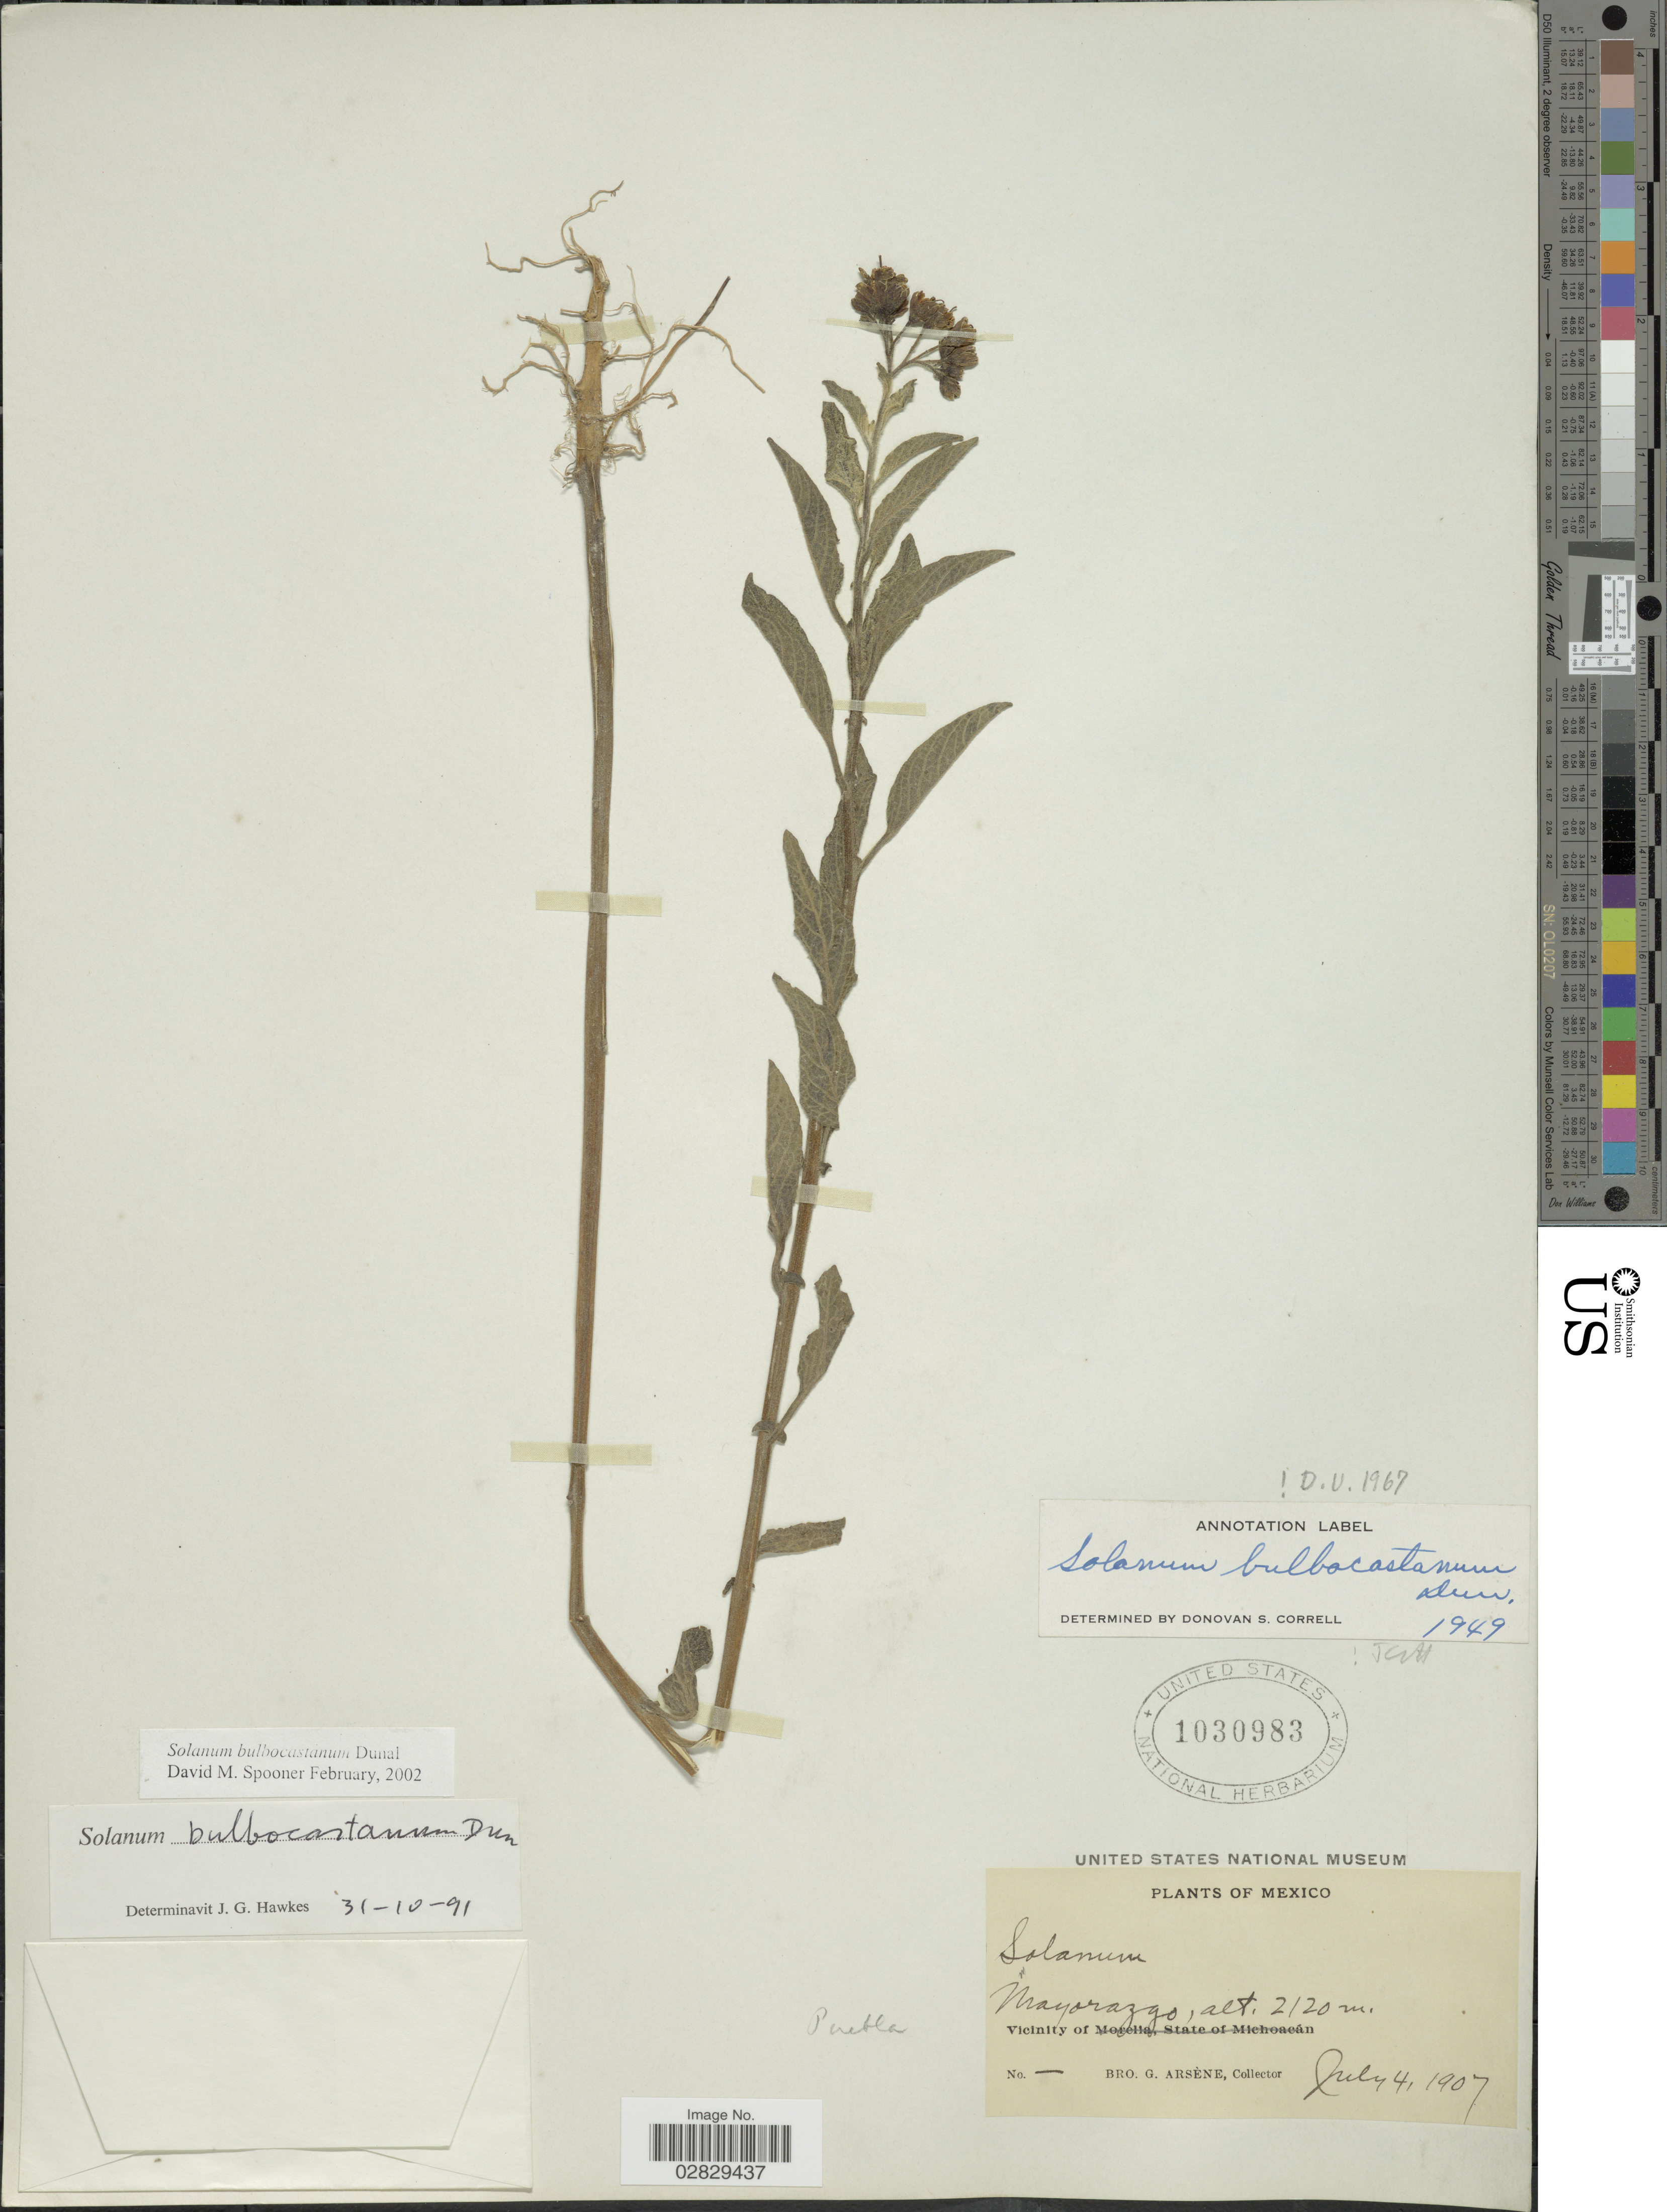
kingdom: Plantae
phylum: Tracheophyta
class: Magnoliopsida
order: Solanales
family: Solanaceae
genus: Solanum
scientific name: Solanum bulbocastanum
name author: Dunal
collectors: Bro. G. Arsène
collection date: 1907-07-04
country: Mexico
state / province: Puebla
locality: Vicinity of Mayorazgo.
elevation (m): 2120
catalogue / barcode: US 1030983